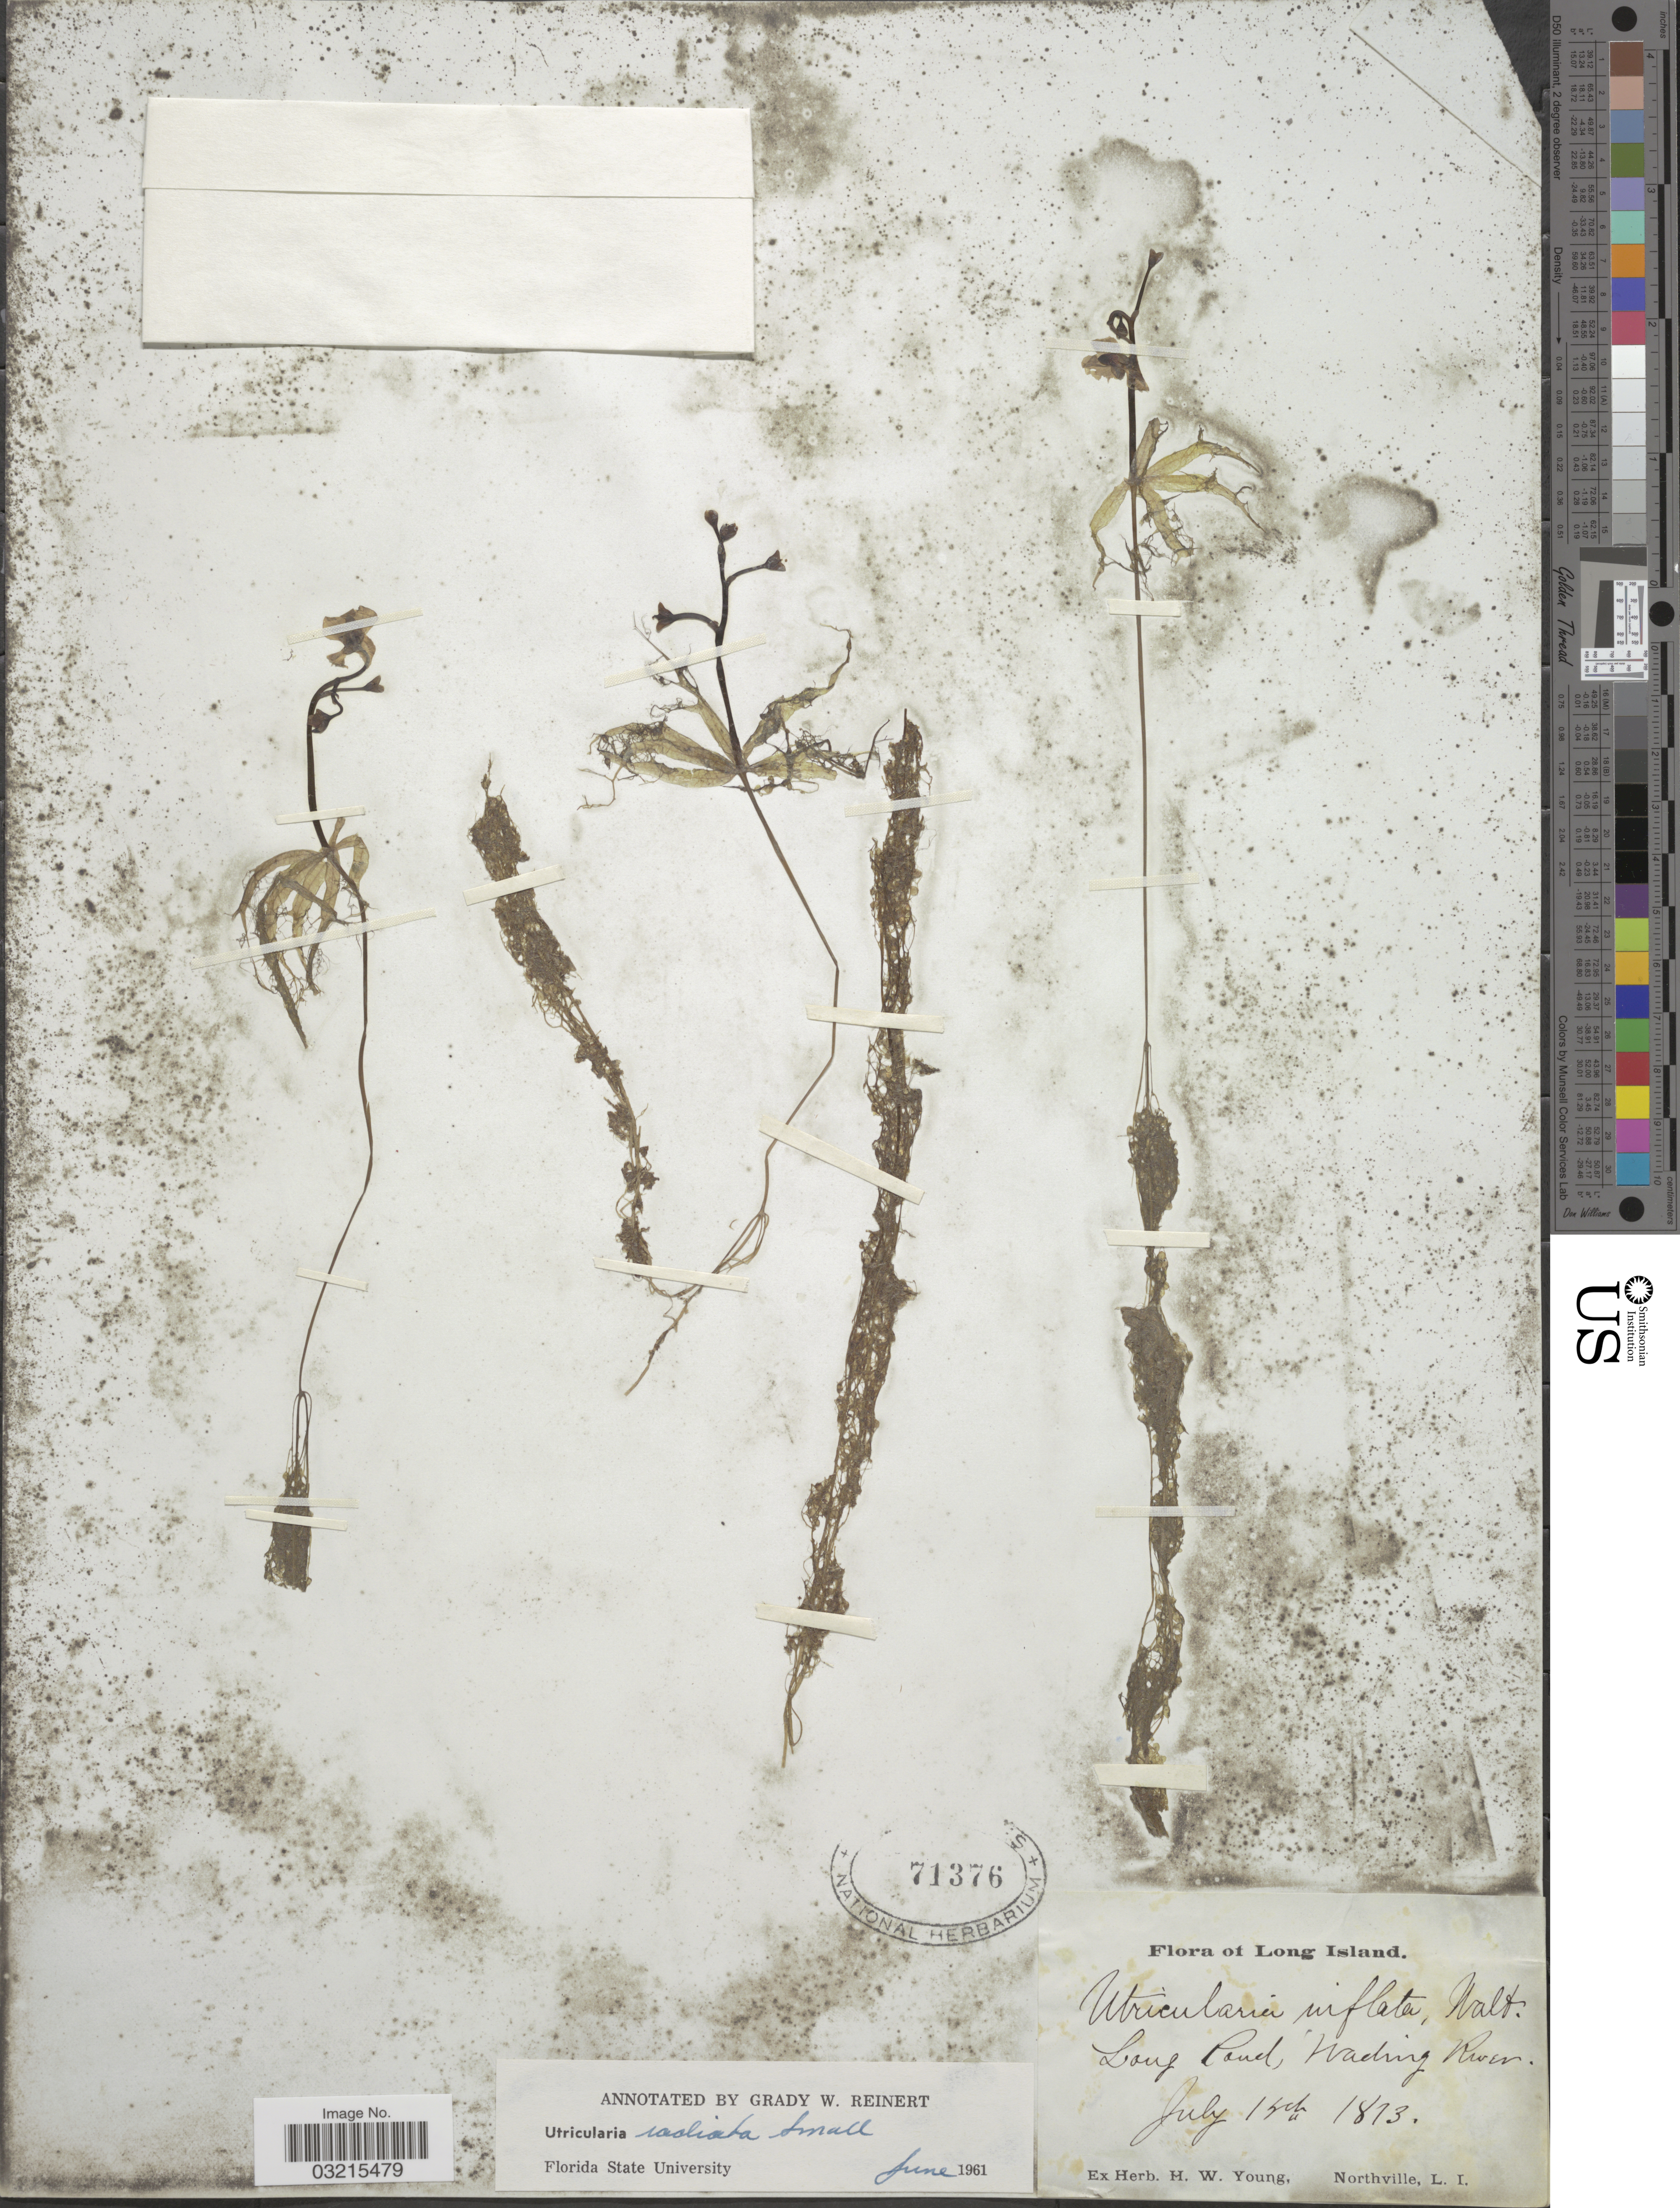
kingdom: Plantae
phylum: Tracheophyta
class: Magnoliopsida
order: Lamiales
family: Lentibulariaceae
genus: Utricularia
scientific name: Utricularia radiata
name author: Small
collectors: ex herb. H.W. Young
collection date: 1873-07-13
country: United States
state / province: New York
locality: Long Island. Long Pond, Wading River.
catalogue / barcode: US 71376